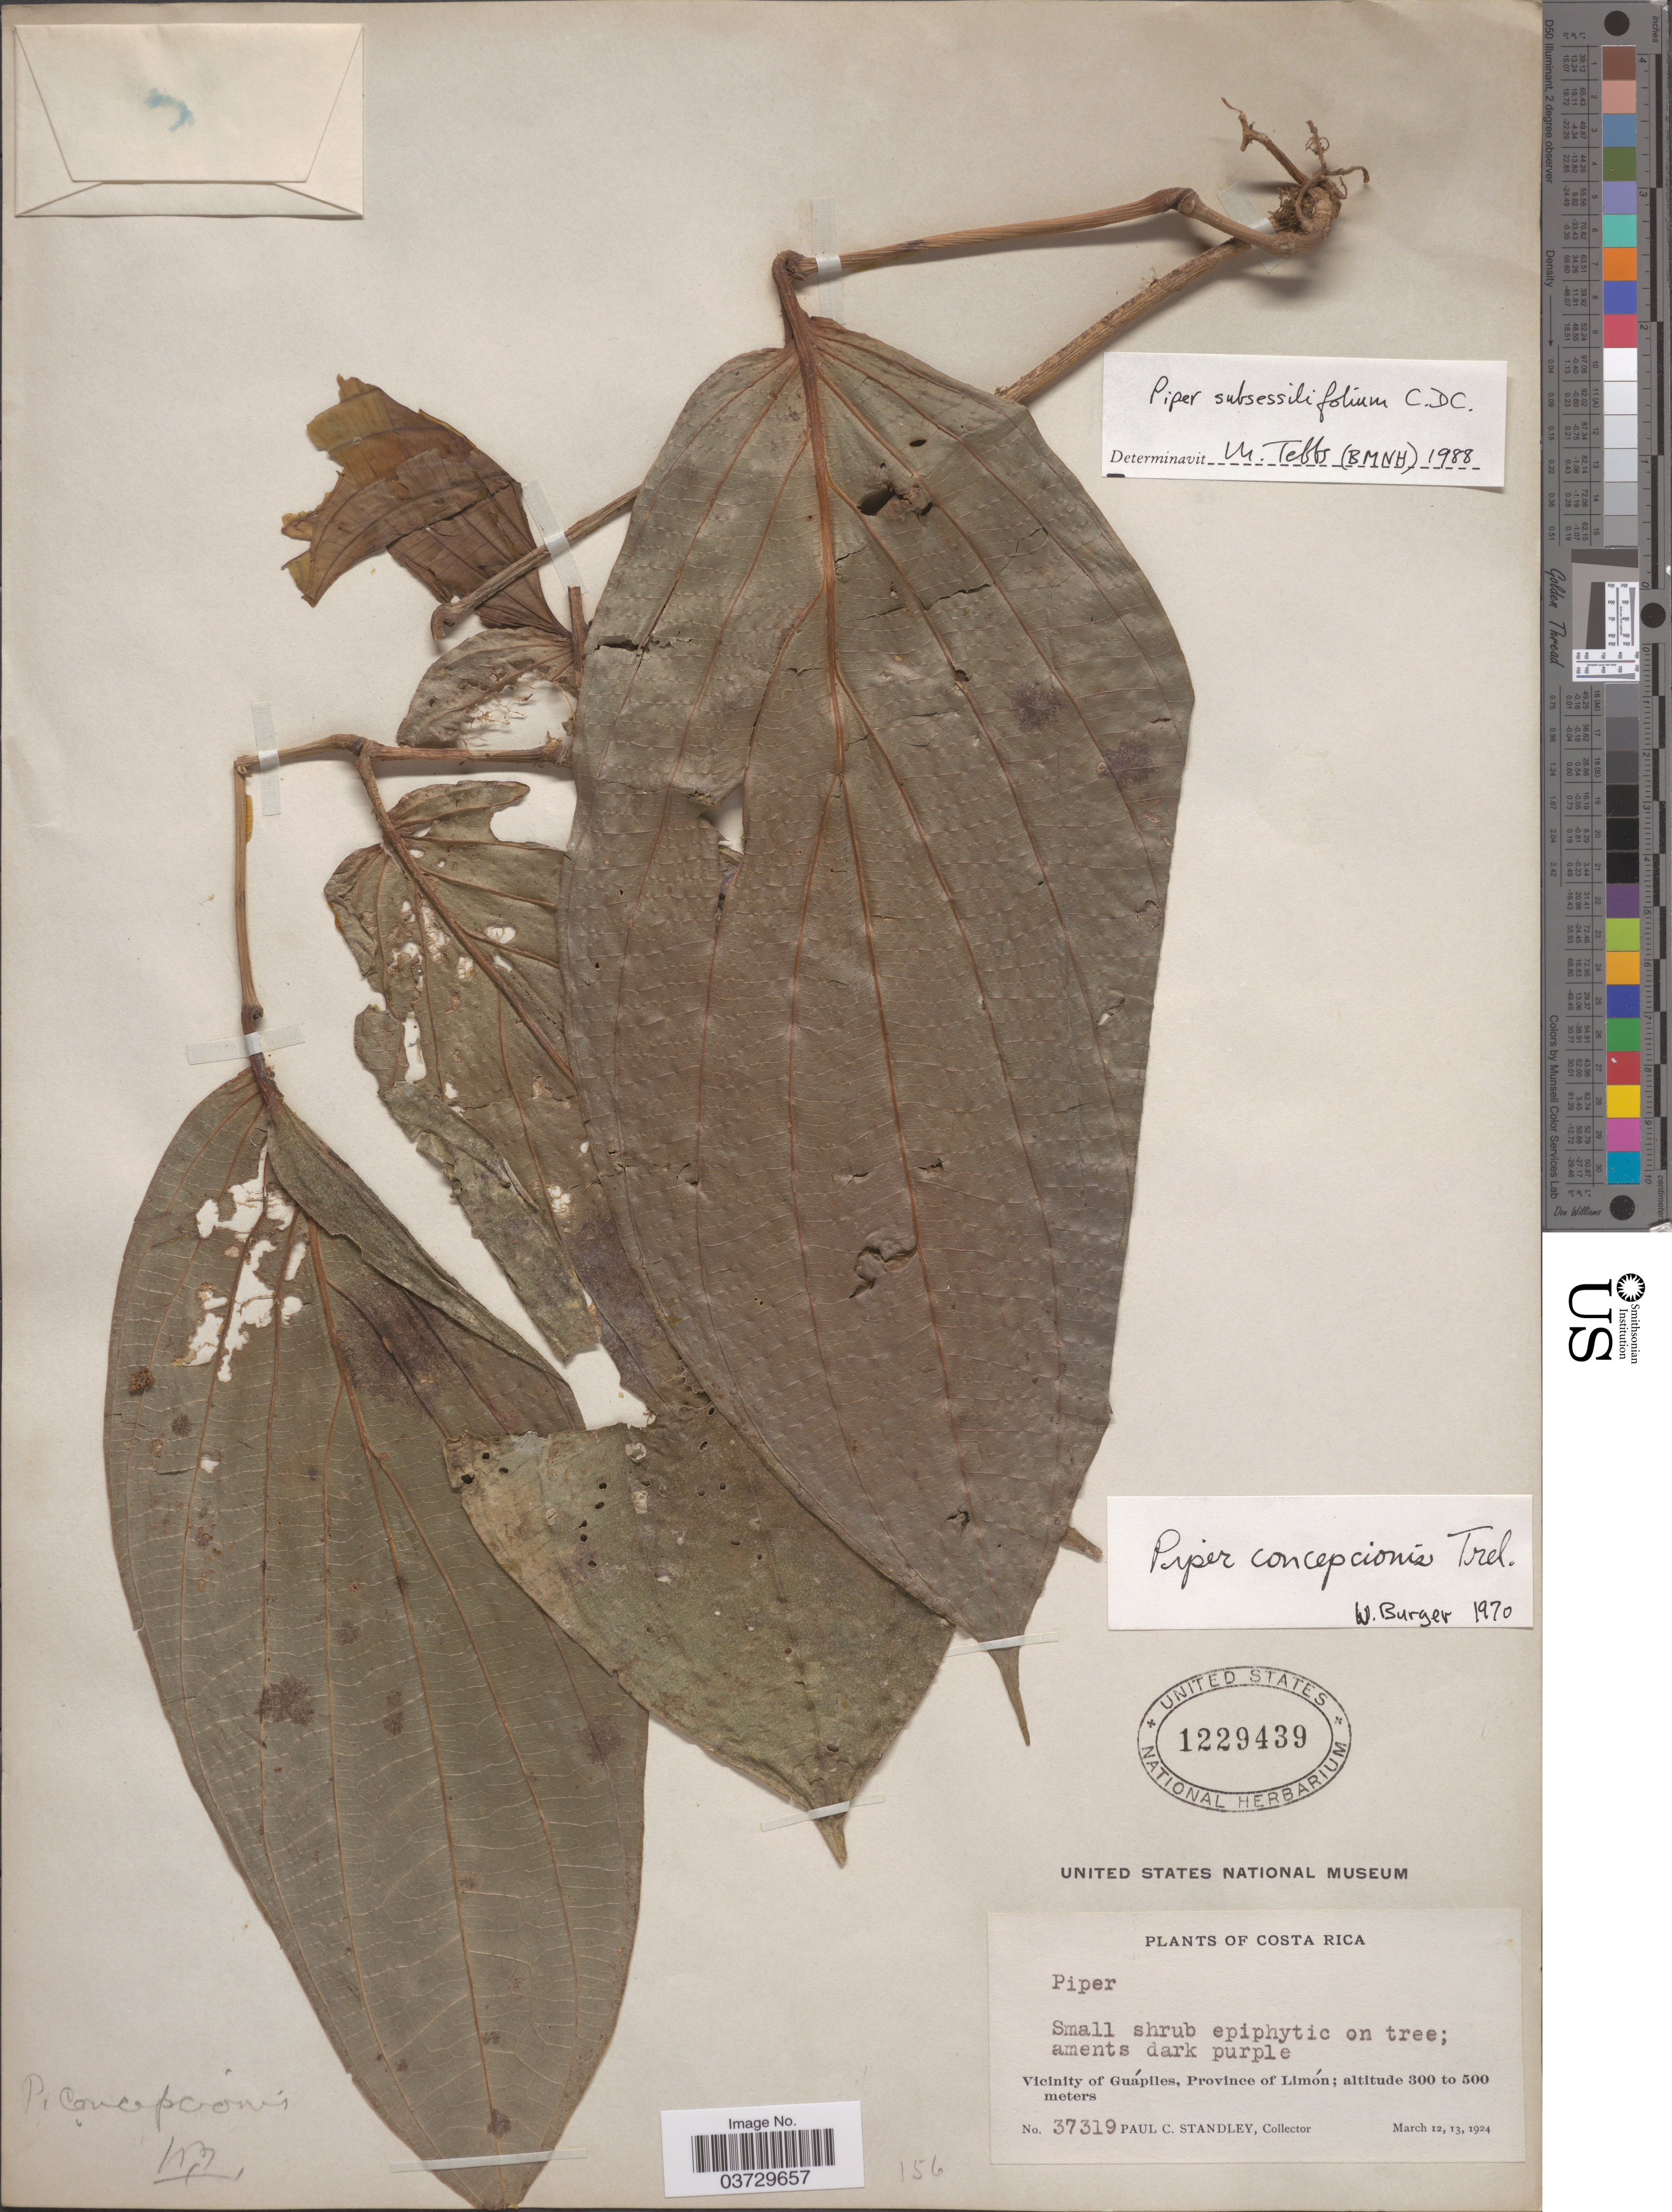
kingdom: Plantae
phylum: Tracheophyta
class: Magnoliopsida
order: Piperales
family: Piperaceae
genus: Piper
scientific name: Piper subsessilifolium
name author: C. DC.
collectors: P. C. Standley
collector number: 37319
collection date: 1924-03-12/1924-03-13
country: Costa Rica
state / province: Limón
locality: Vicinity of Guápiles.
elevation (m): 300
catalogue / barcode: US 1229439